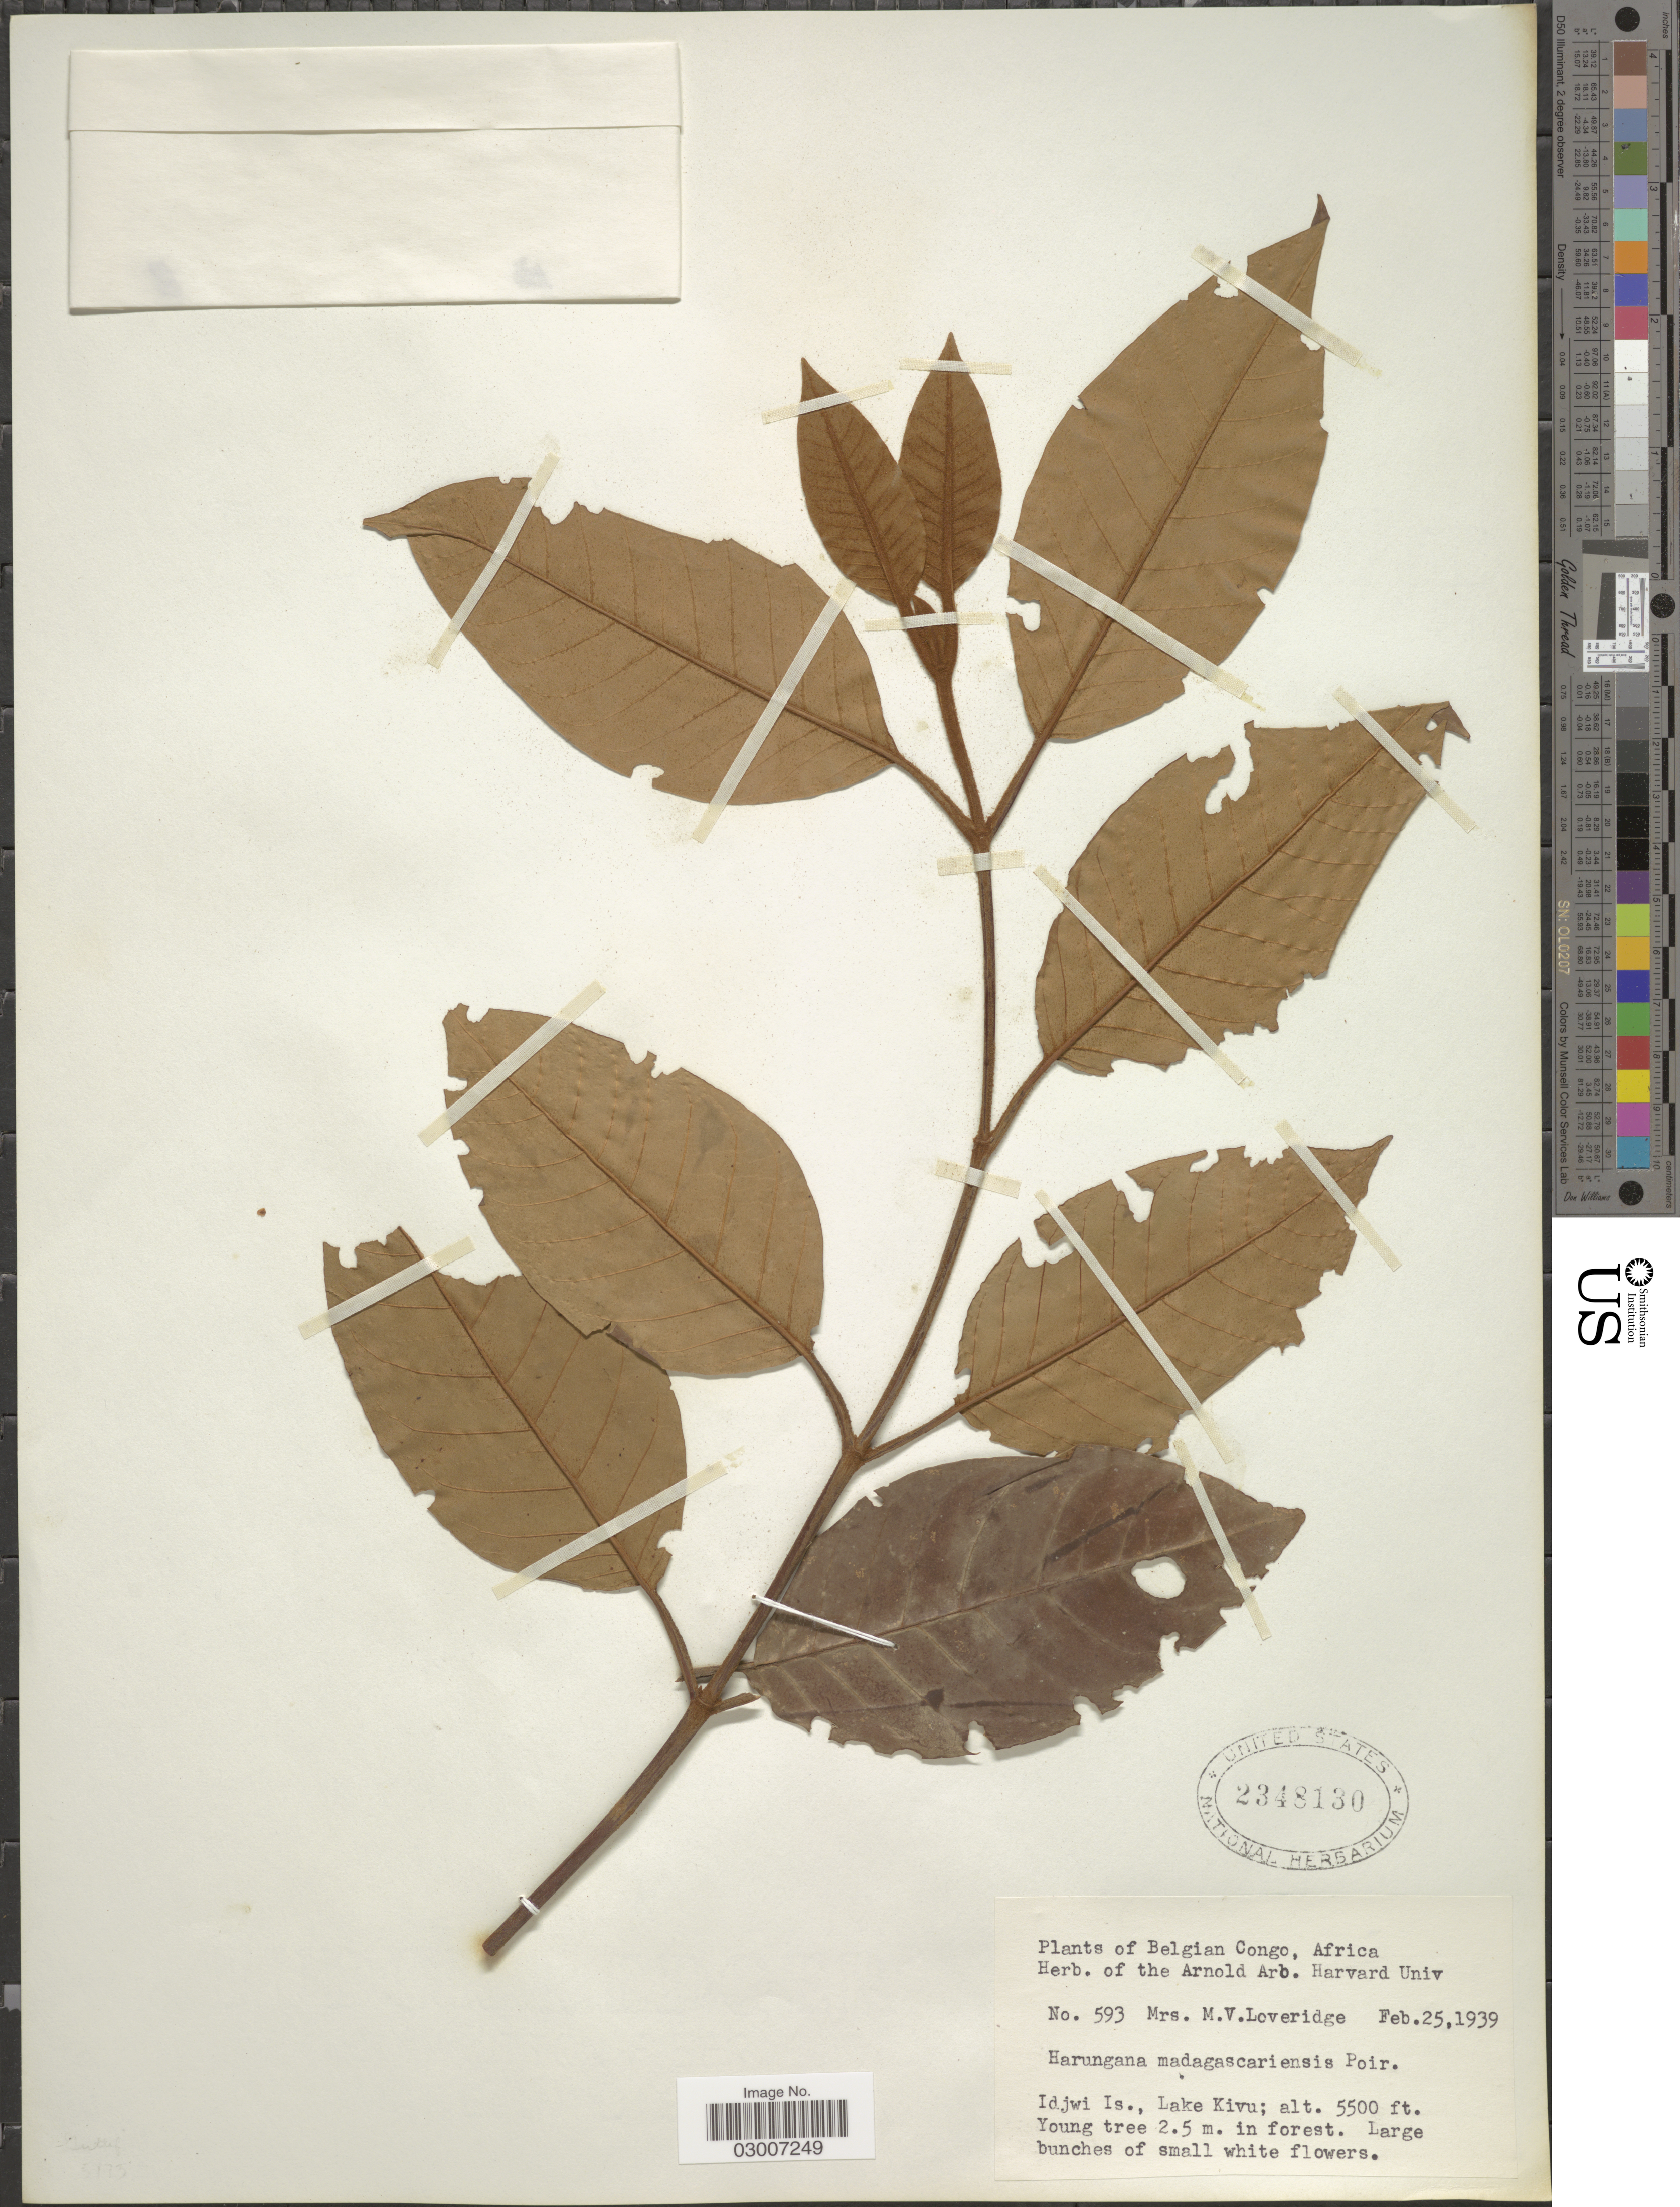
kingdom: Plantae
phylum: Tracheophyta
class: Magnoliopsida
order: Malpighiales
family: Hypericaceae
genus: Harungana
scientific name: Harungana madagascariensis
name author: Lam. ex Poir.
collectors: M. Loveridge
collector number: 593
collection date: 1939-02-25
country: Congo, Democratic Republic of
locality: Idjwi Is., Lake Kivu.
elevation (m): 1676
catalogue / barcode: US 2348130